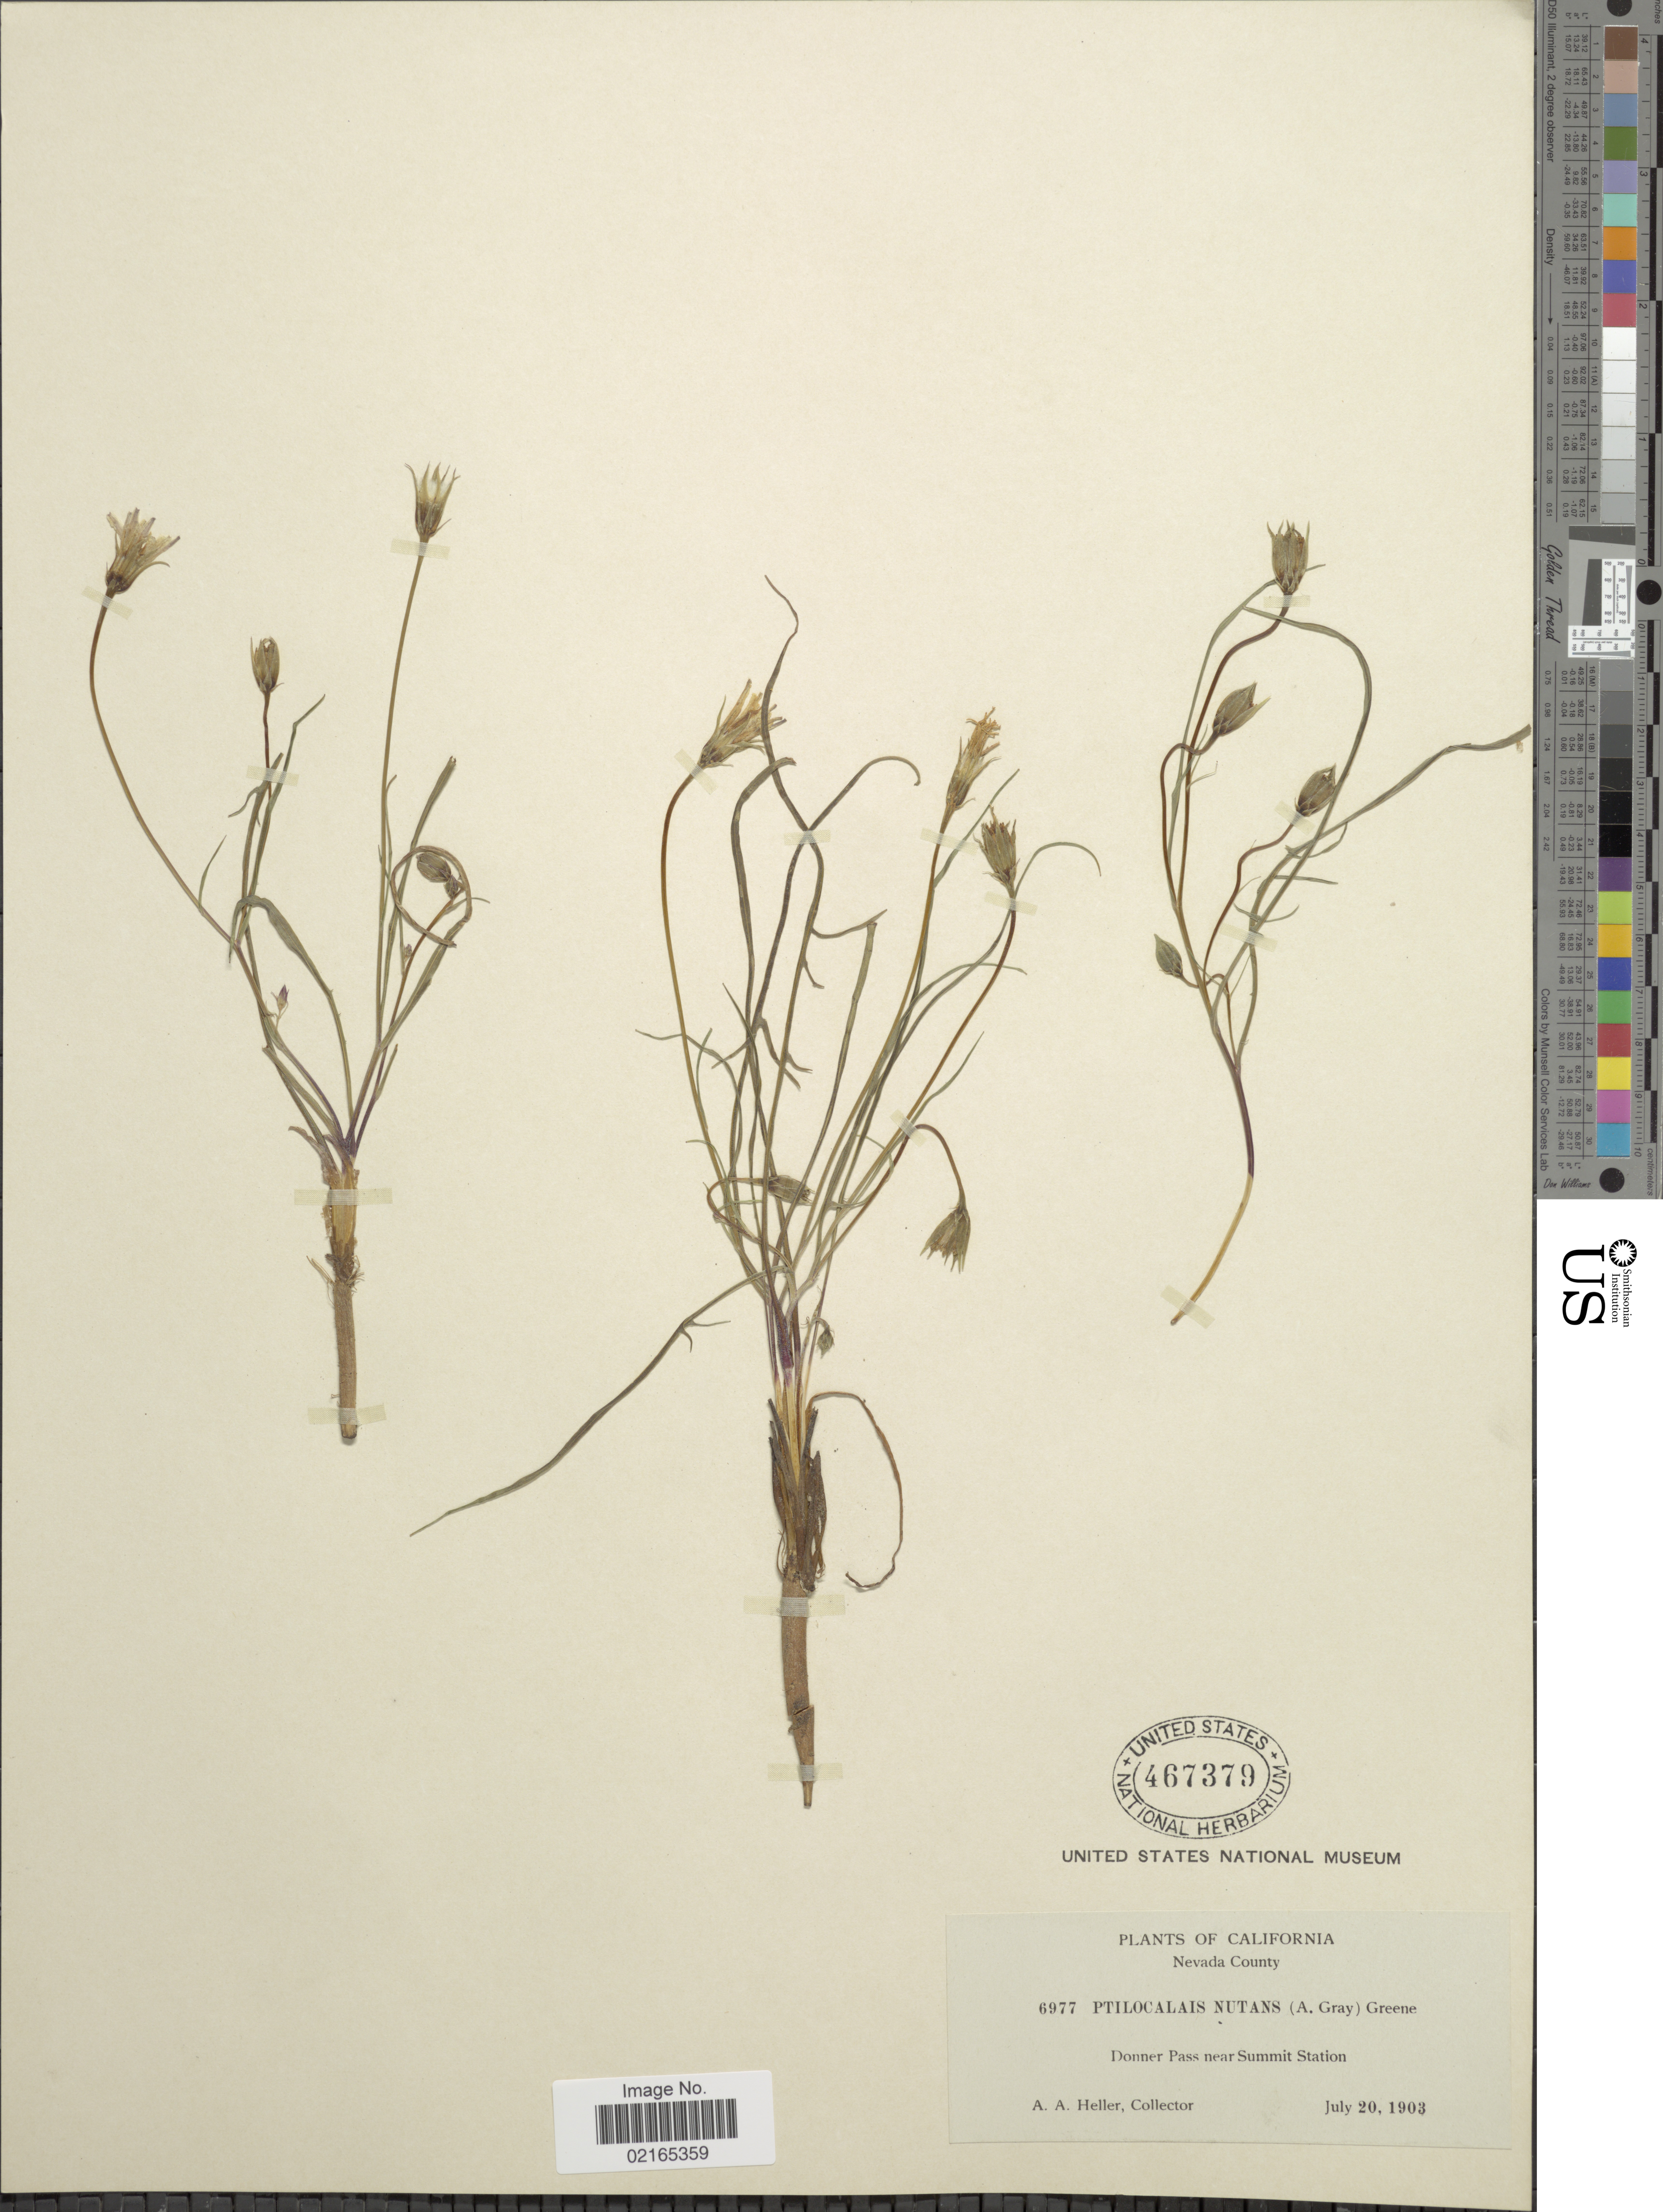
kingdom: Plantae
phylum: Tracheophyta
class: Magnoliopsida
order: Asterales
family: Asteraceae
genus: Microseris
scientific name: Microseris nutans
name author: (Hook.) Sch. Bip.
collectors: A. A. Heller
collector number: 6977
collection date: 1903-07-20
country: United States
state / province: California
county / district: Nevada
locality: Nevada County, Donner Pass near Summit Station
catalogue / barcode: US 467379